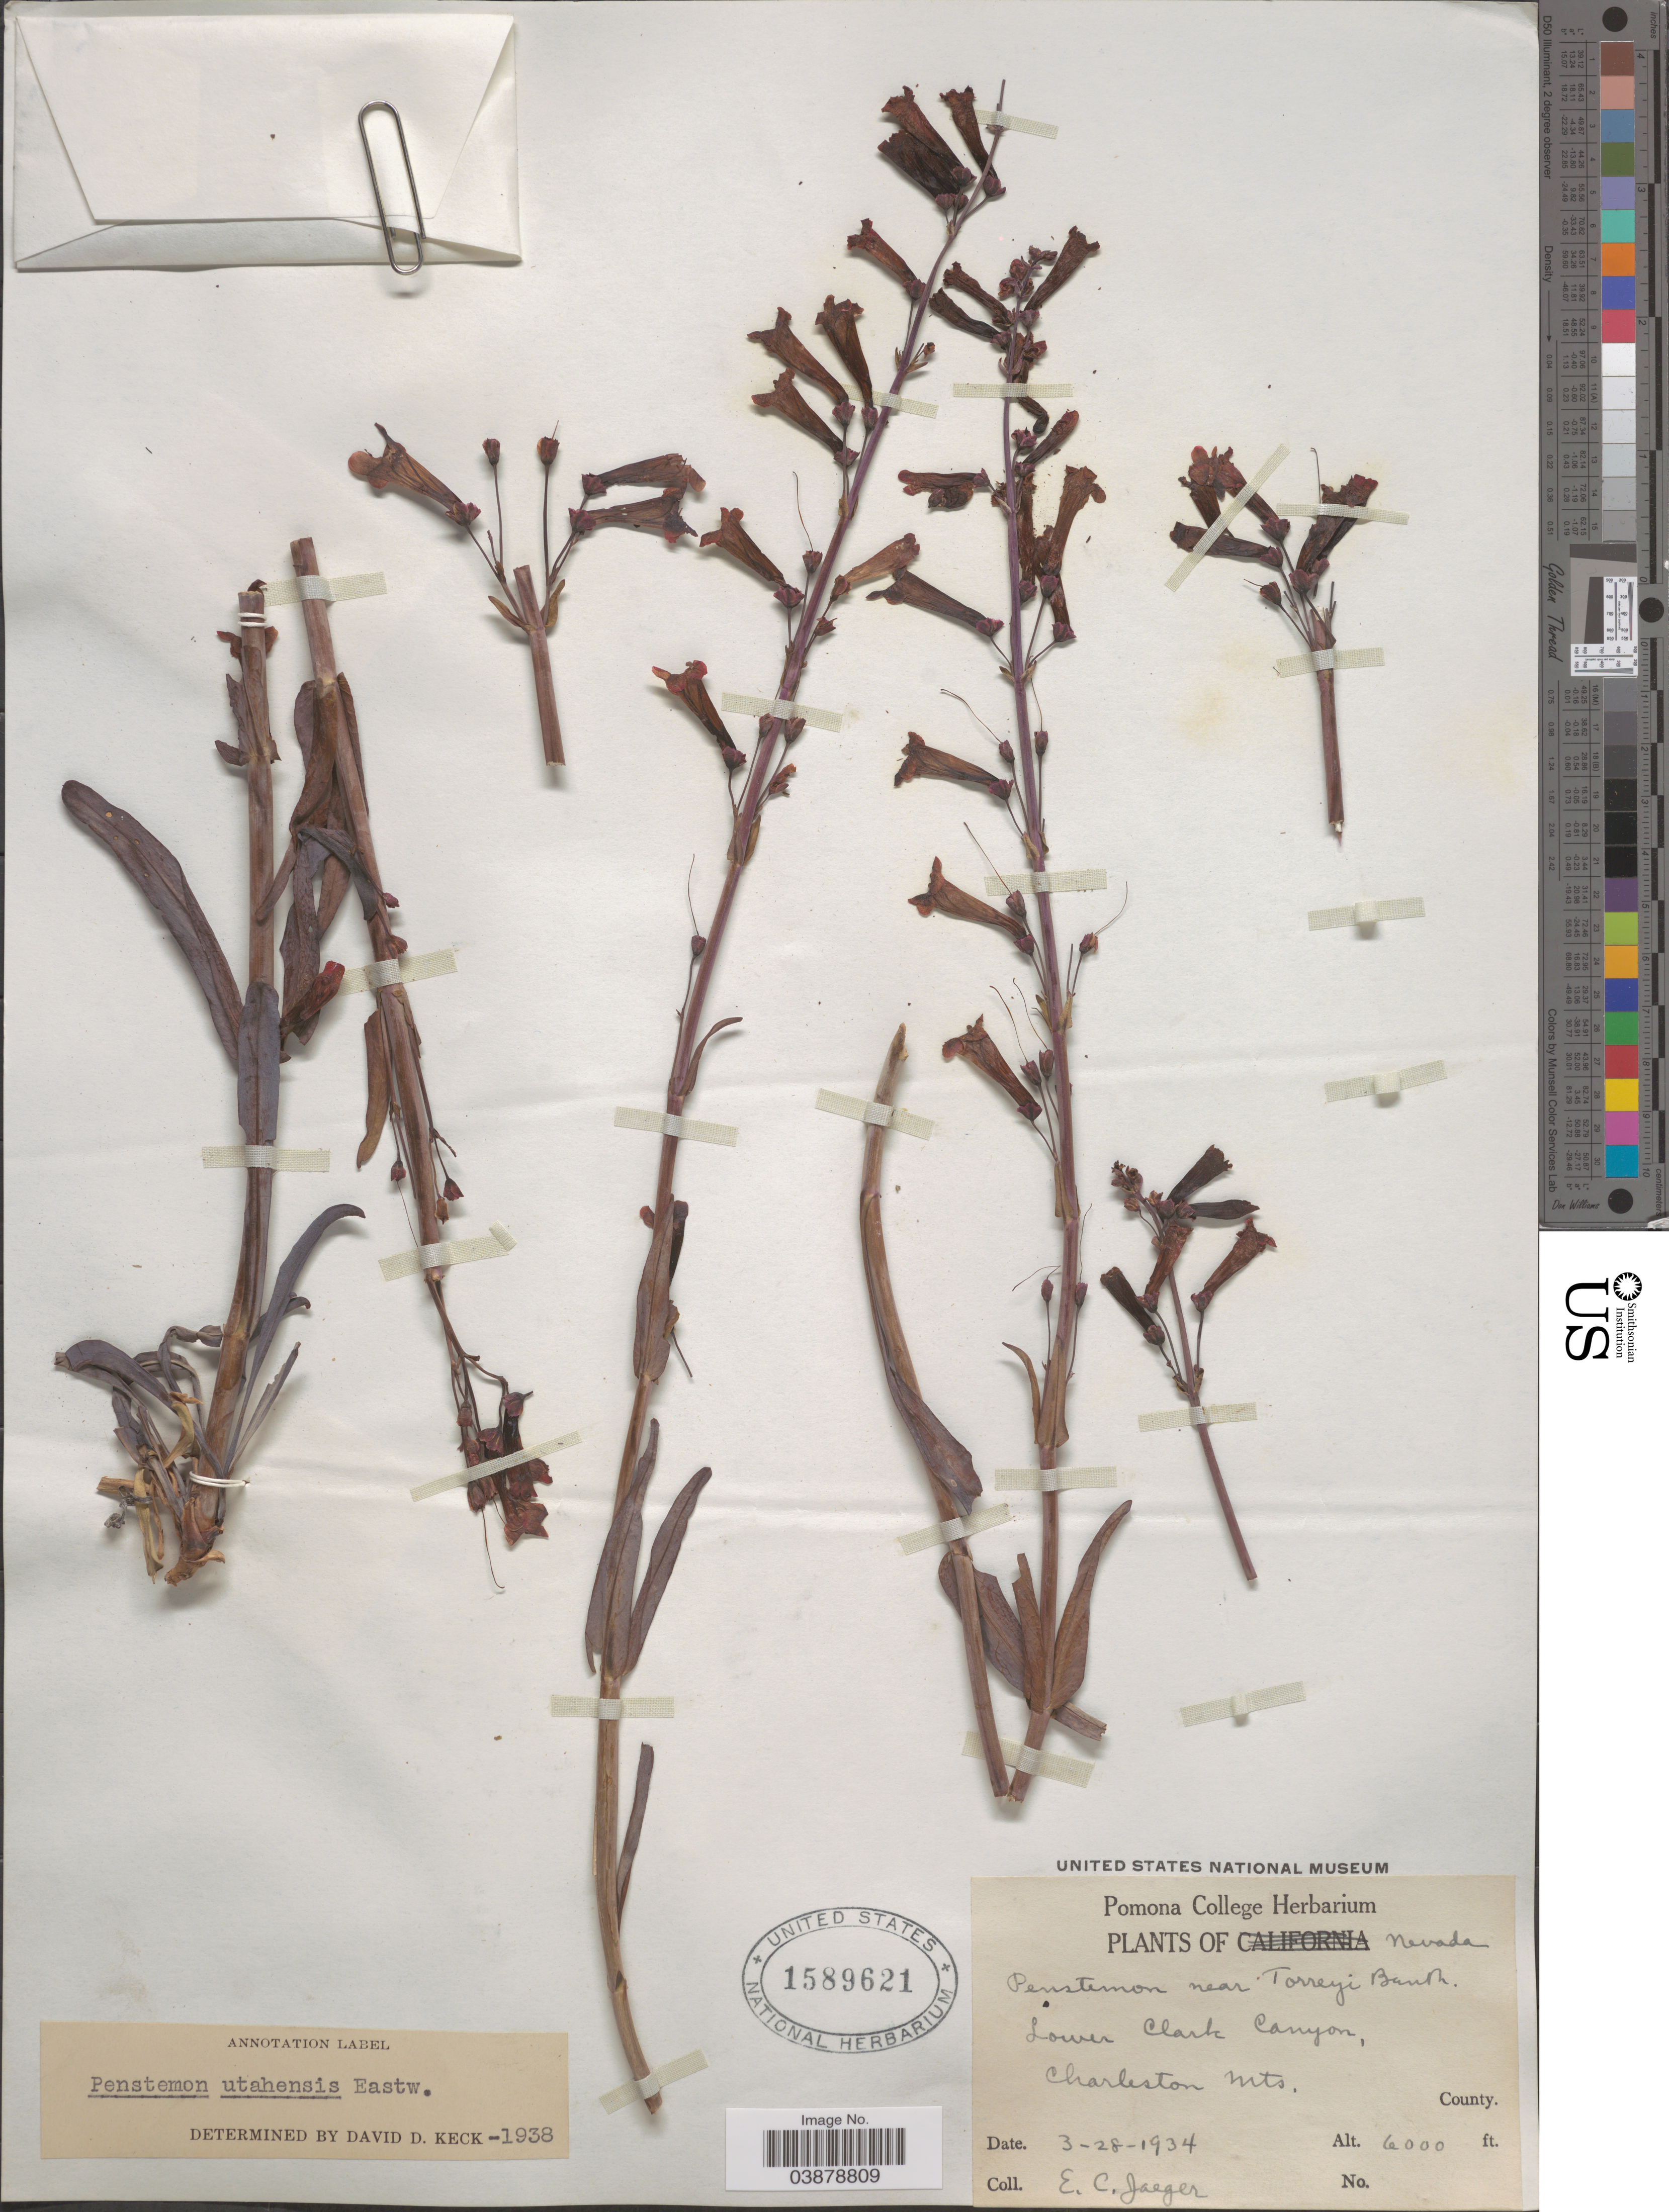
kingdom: Plantae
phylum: Tracheophyta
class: Magnoliopsida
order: Lamiales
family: Plantaginaceae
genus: Penstemon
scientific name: Penstemon utahensis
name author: Eastw.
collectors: E. Jaeger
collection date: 1934-03-28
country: United States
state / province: Nevada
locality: Lower Clark Canyon, Charleston Mts.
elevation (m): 1829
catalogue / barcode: US 1589621